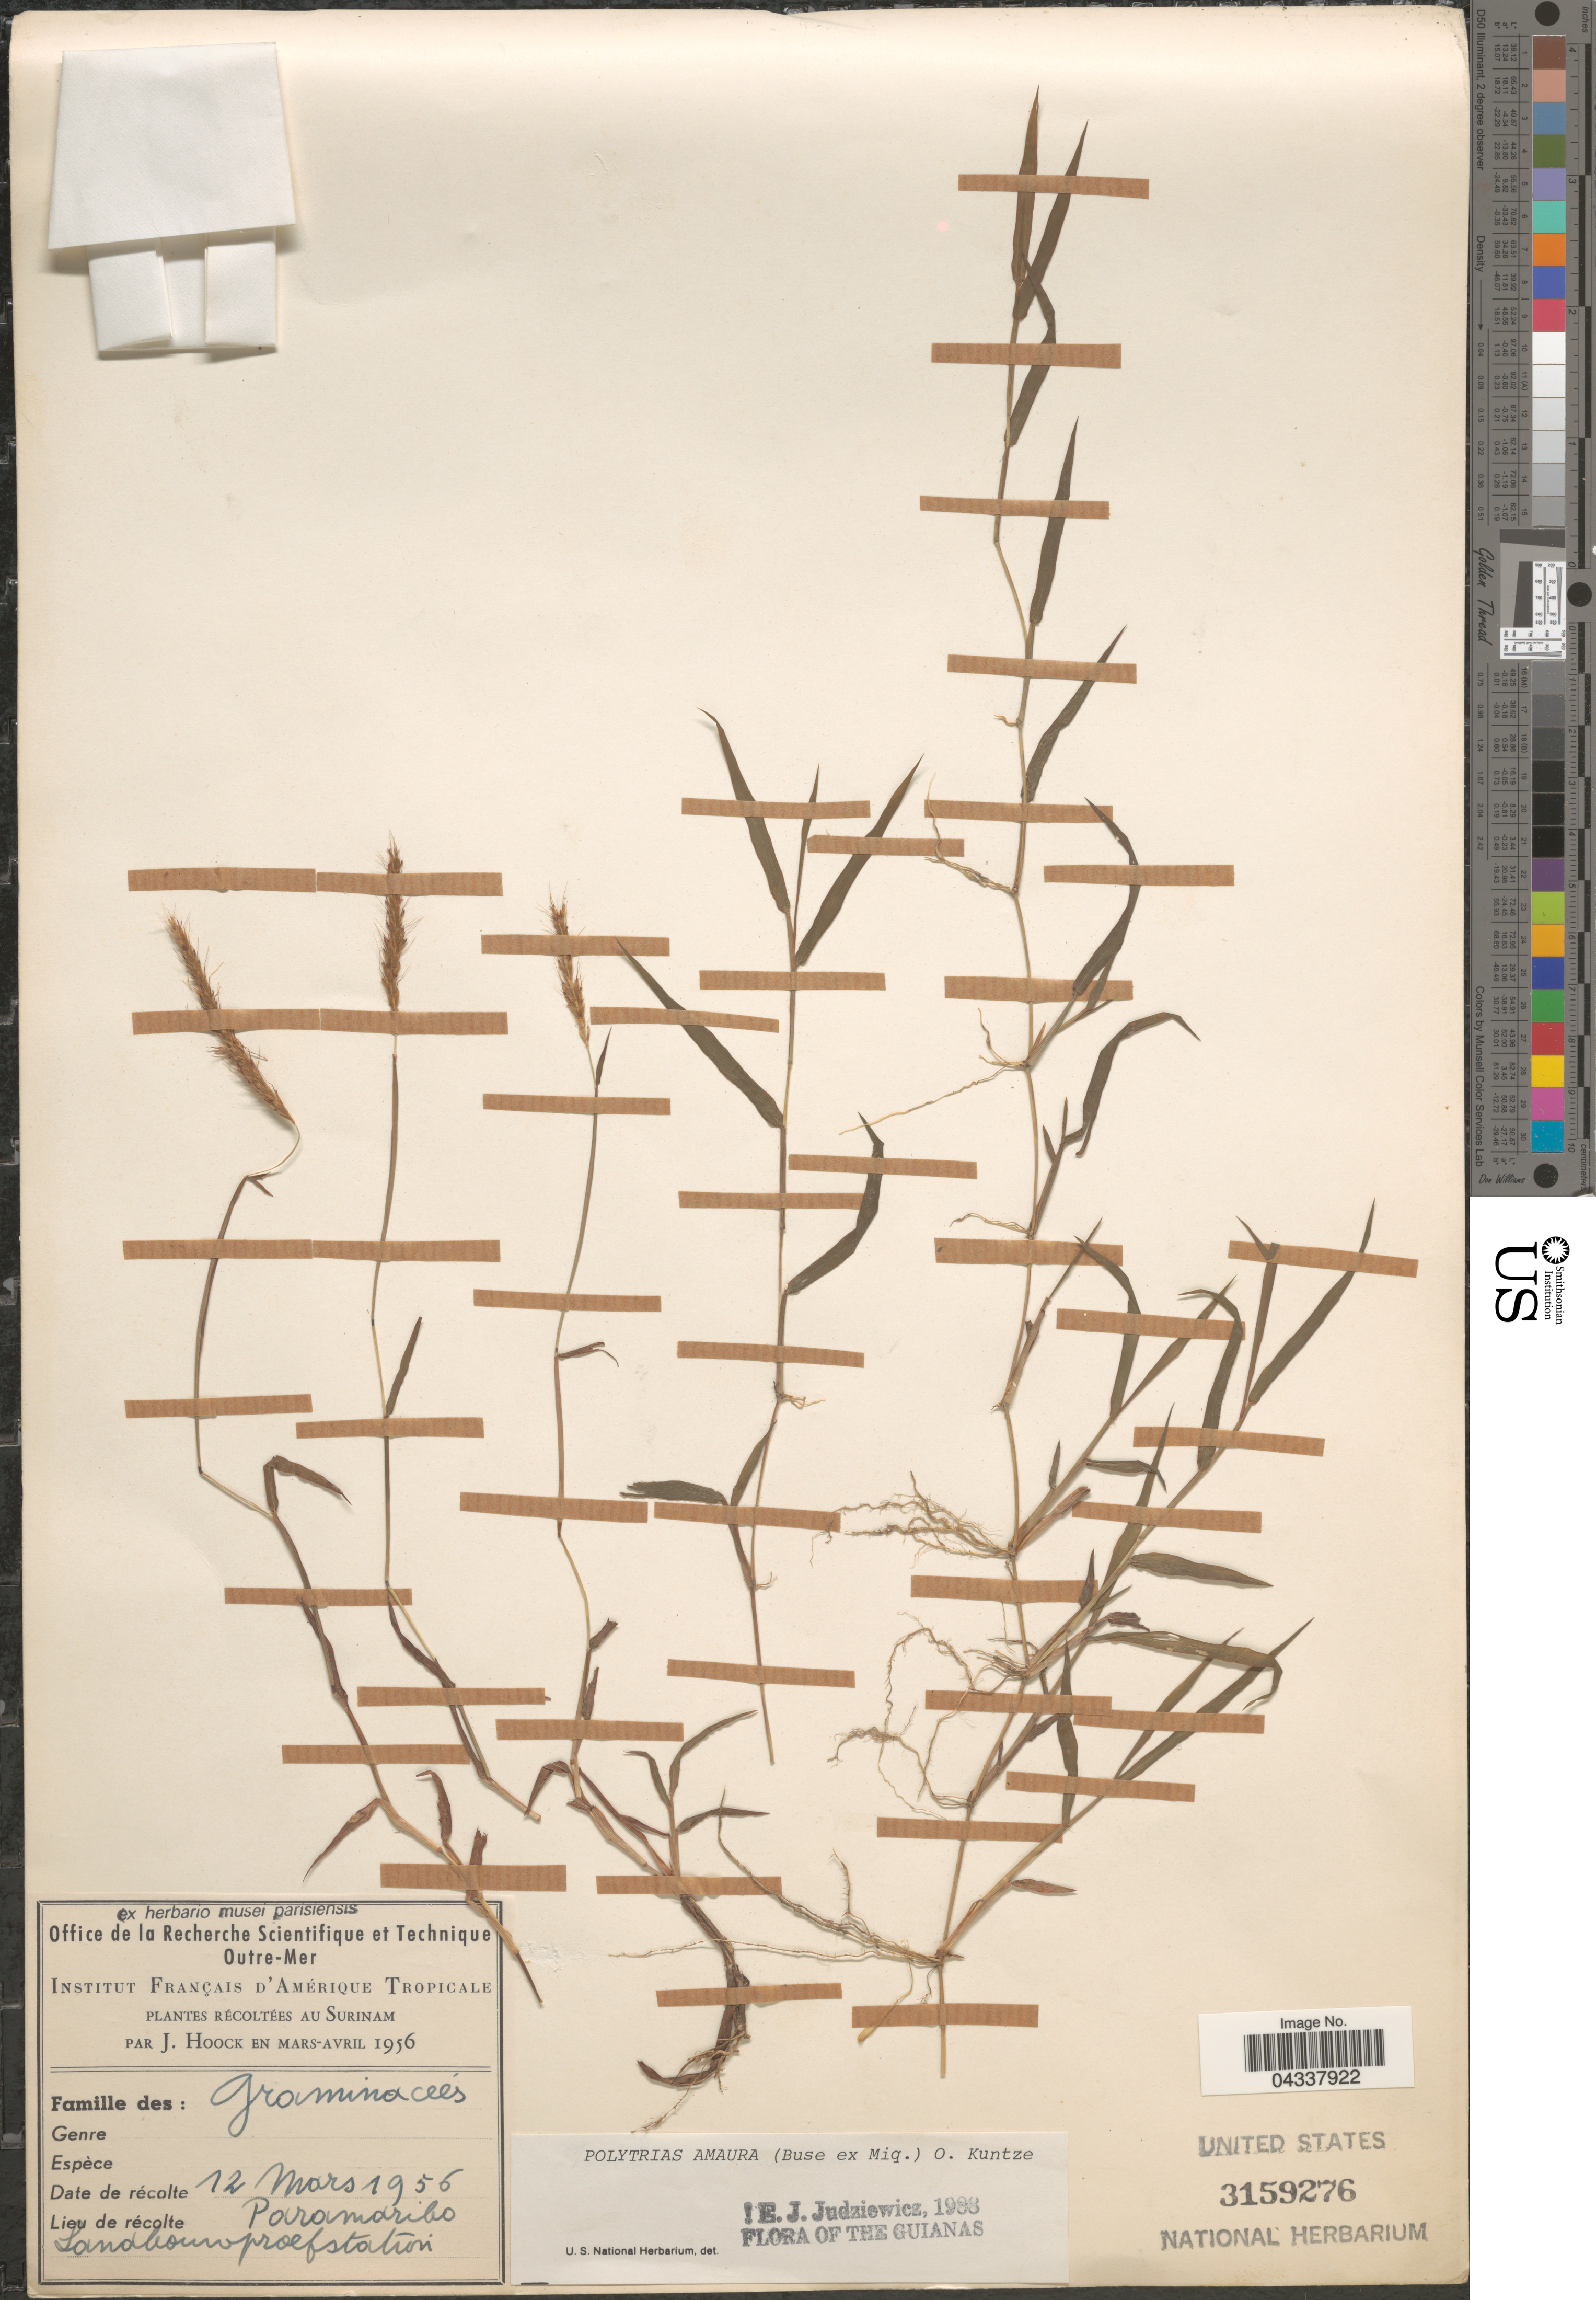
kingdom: Plantae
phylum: Tracheophyta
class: Liliopsida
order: Poales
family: Poaceae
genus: Polytrias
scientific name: Polytrias indica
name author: (Houtt.) Veldkamp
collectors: J. Hoock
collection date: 1956-03-12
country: Suriname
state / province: Paramaribo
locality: Landbouwproefstation.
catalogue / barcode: US 3159276